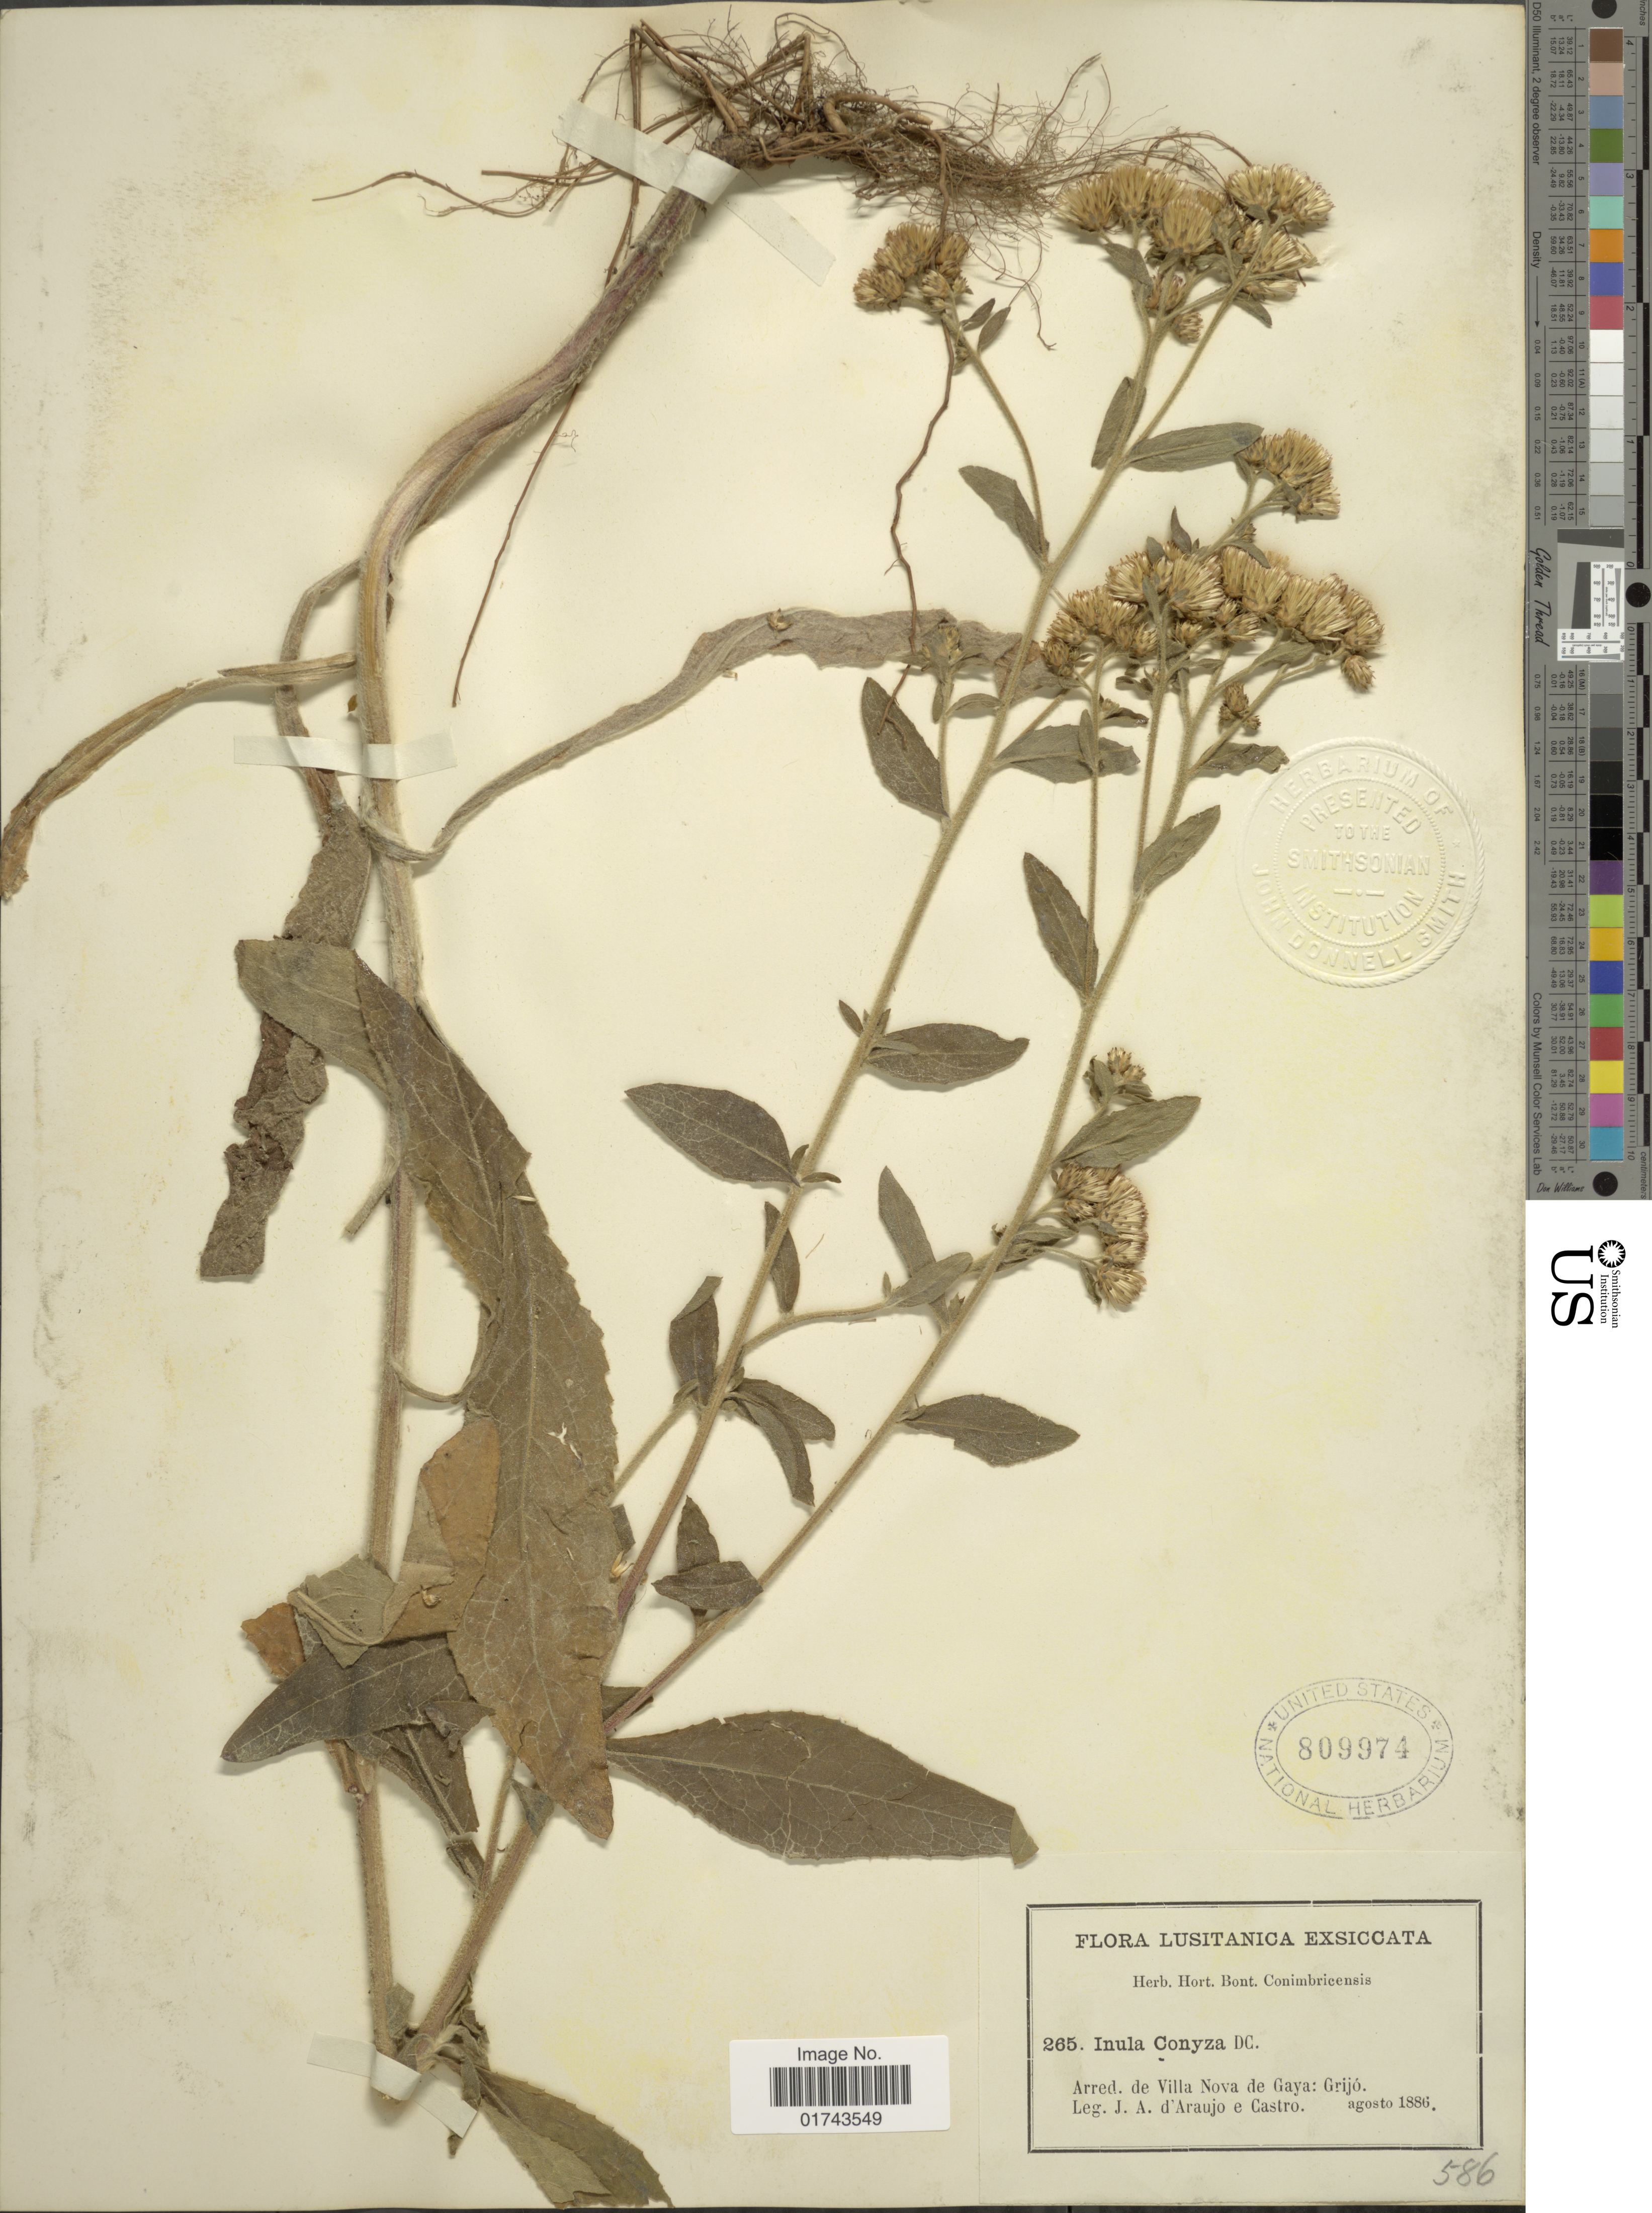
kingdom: Plantae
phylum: Tracheophyta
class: Magnoliopsida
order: Asterales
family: Asteraceae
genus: Inula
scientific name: Inula conyzae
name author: (Griess.) DC.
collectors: J. D'Araujo & -. Castro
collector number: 265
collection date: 1886-08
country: Portugal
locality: Lusitanica, Arred. de Villa Nova de Gaya: Grijo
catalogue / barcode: US 809974